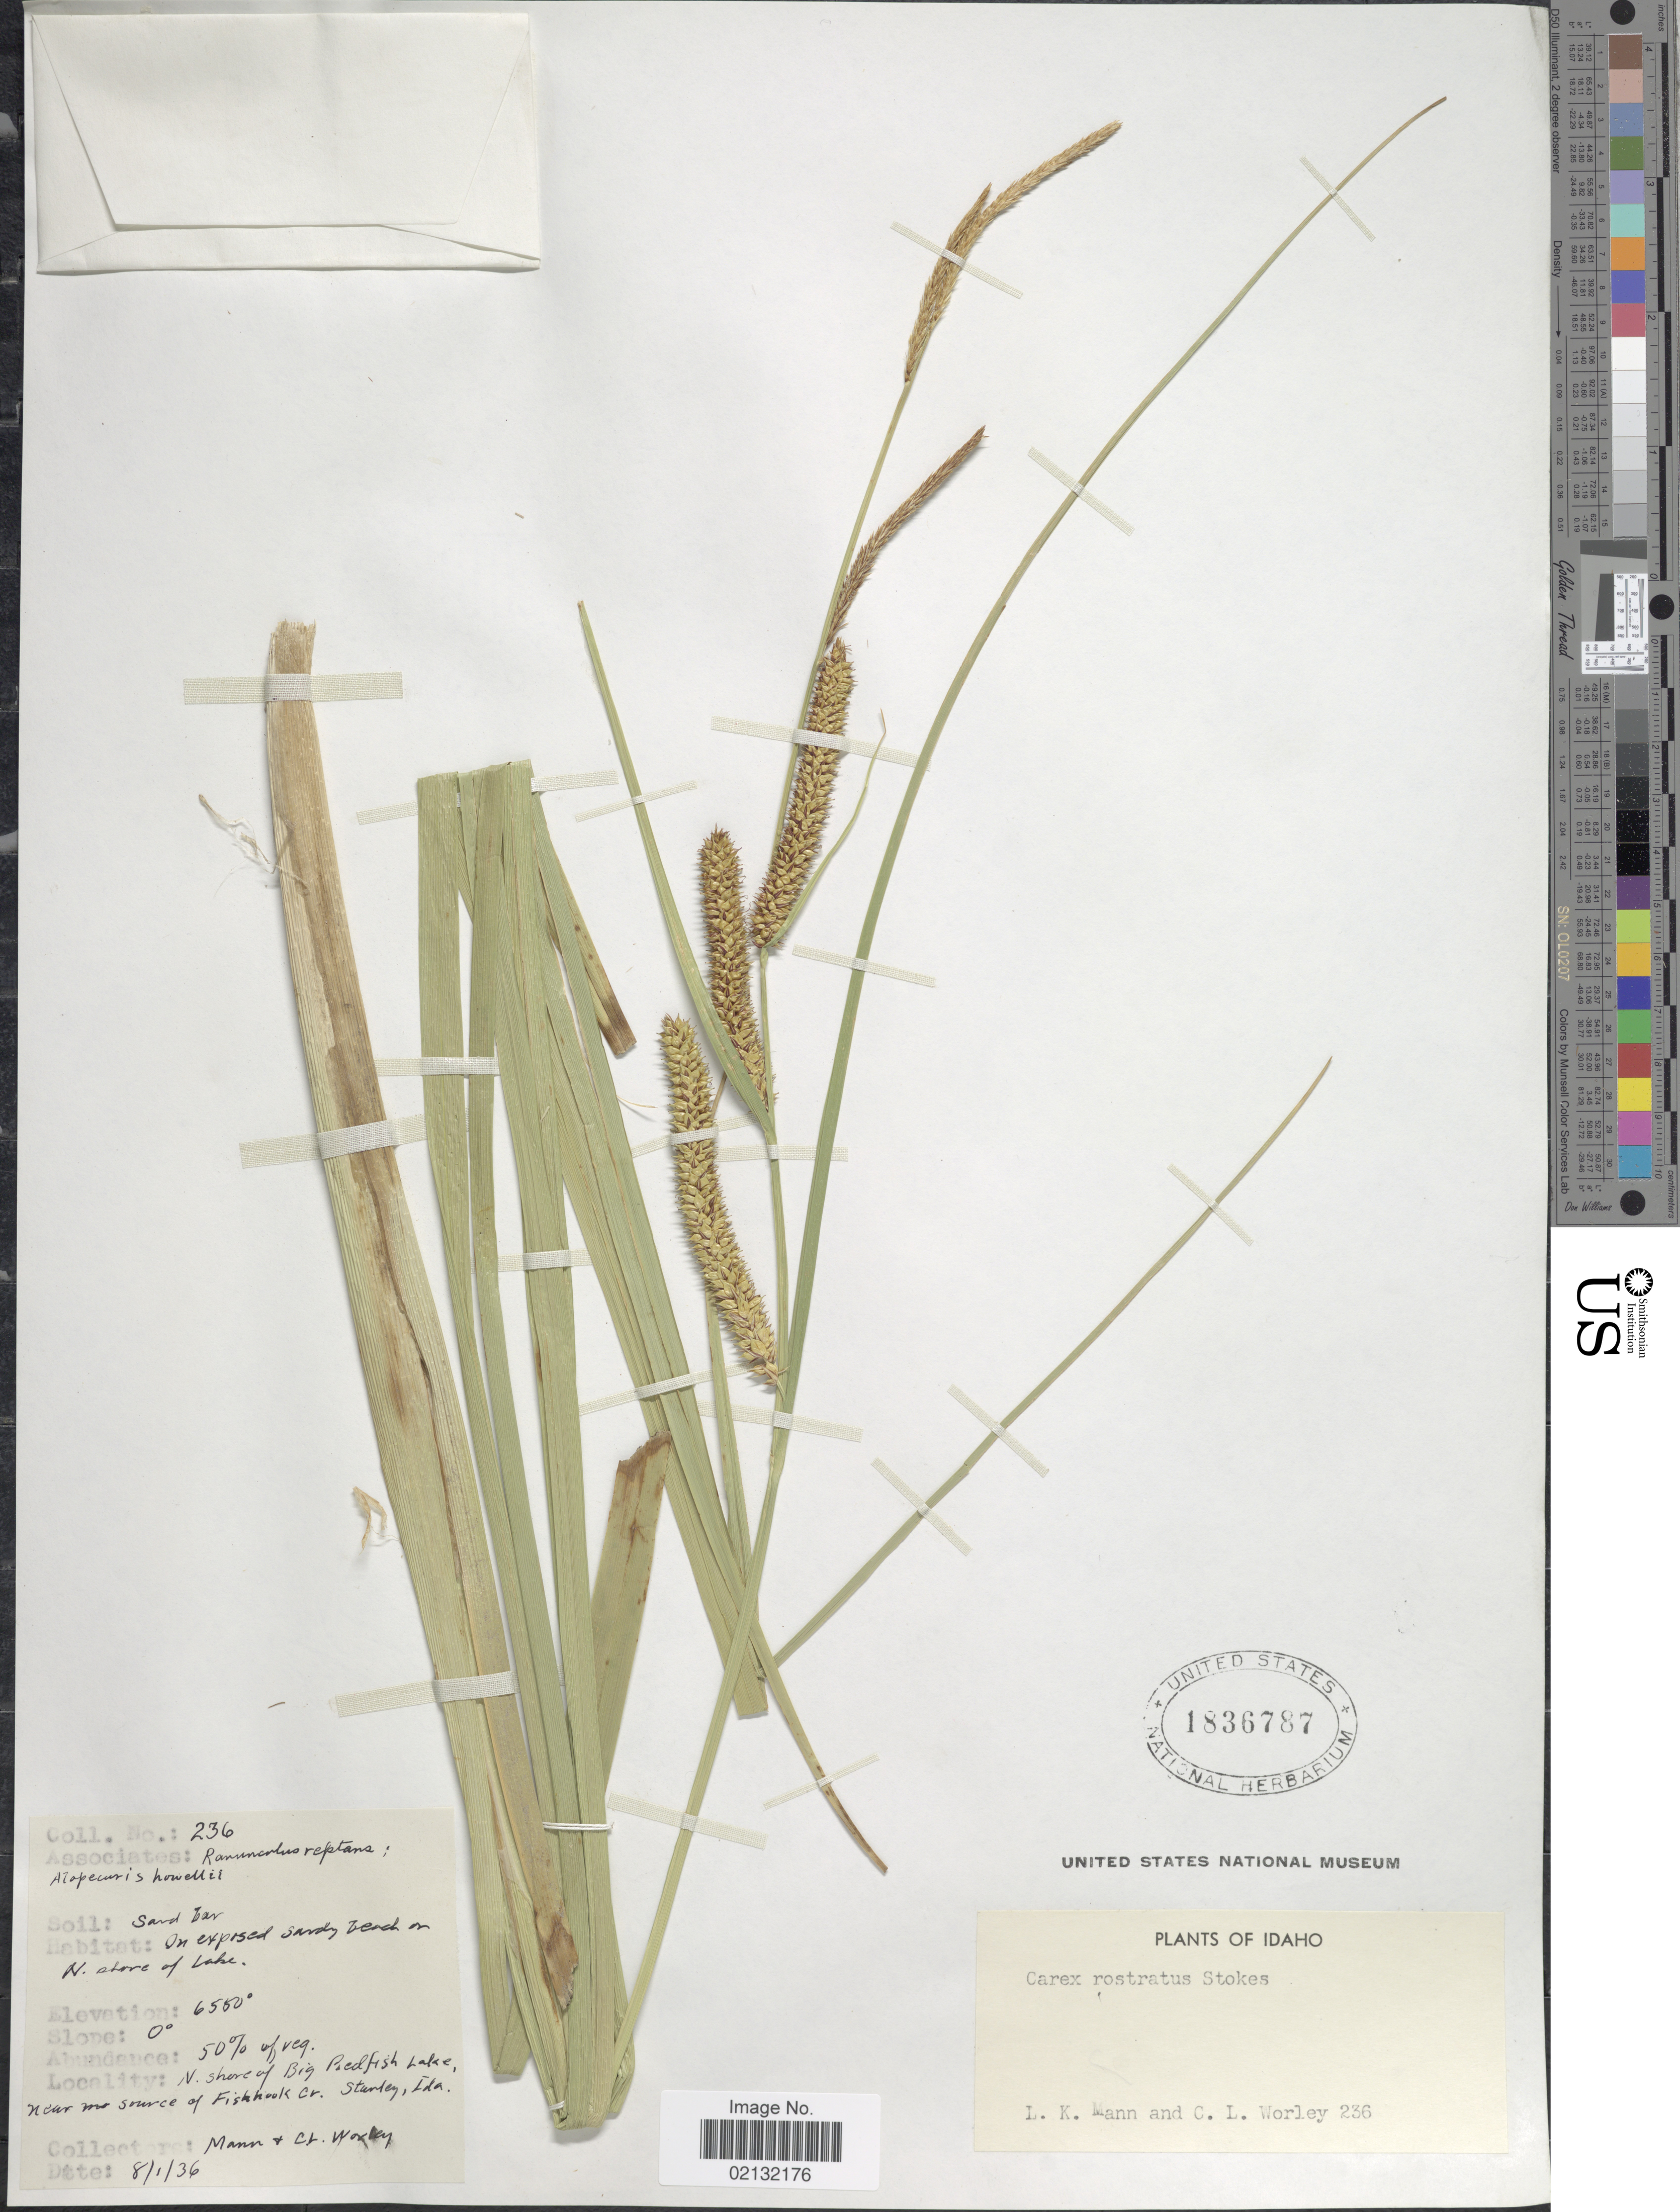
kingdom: Plantae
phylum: Tracheophyta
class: Liliopsida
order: Poales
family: Cyperaceae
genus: Carex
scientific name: Carex rostrata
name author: Stokes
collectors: L. K. Mann & C. Worley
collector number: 236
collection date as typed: Transcribed d/m/y: 1/8/36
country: United States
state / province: Idaho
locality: On exposed sandy beach on N. shore of Lake. N shore of Big Redfish Lake near source of Fishhook Cr. Stanley , Ida.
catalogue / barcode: US 1836787